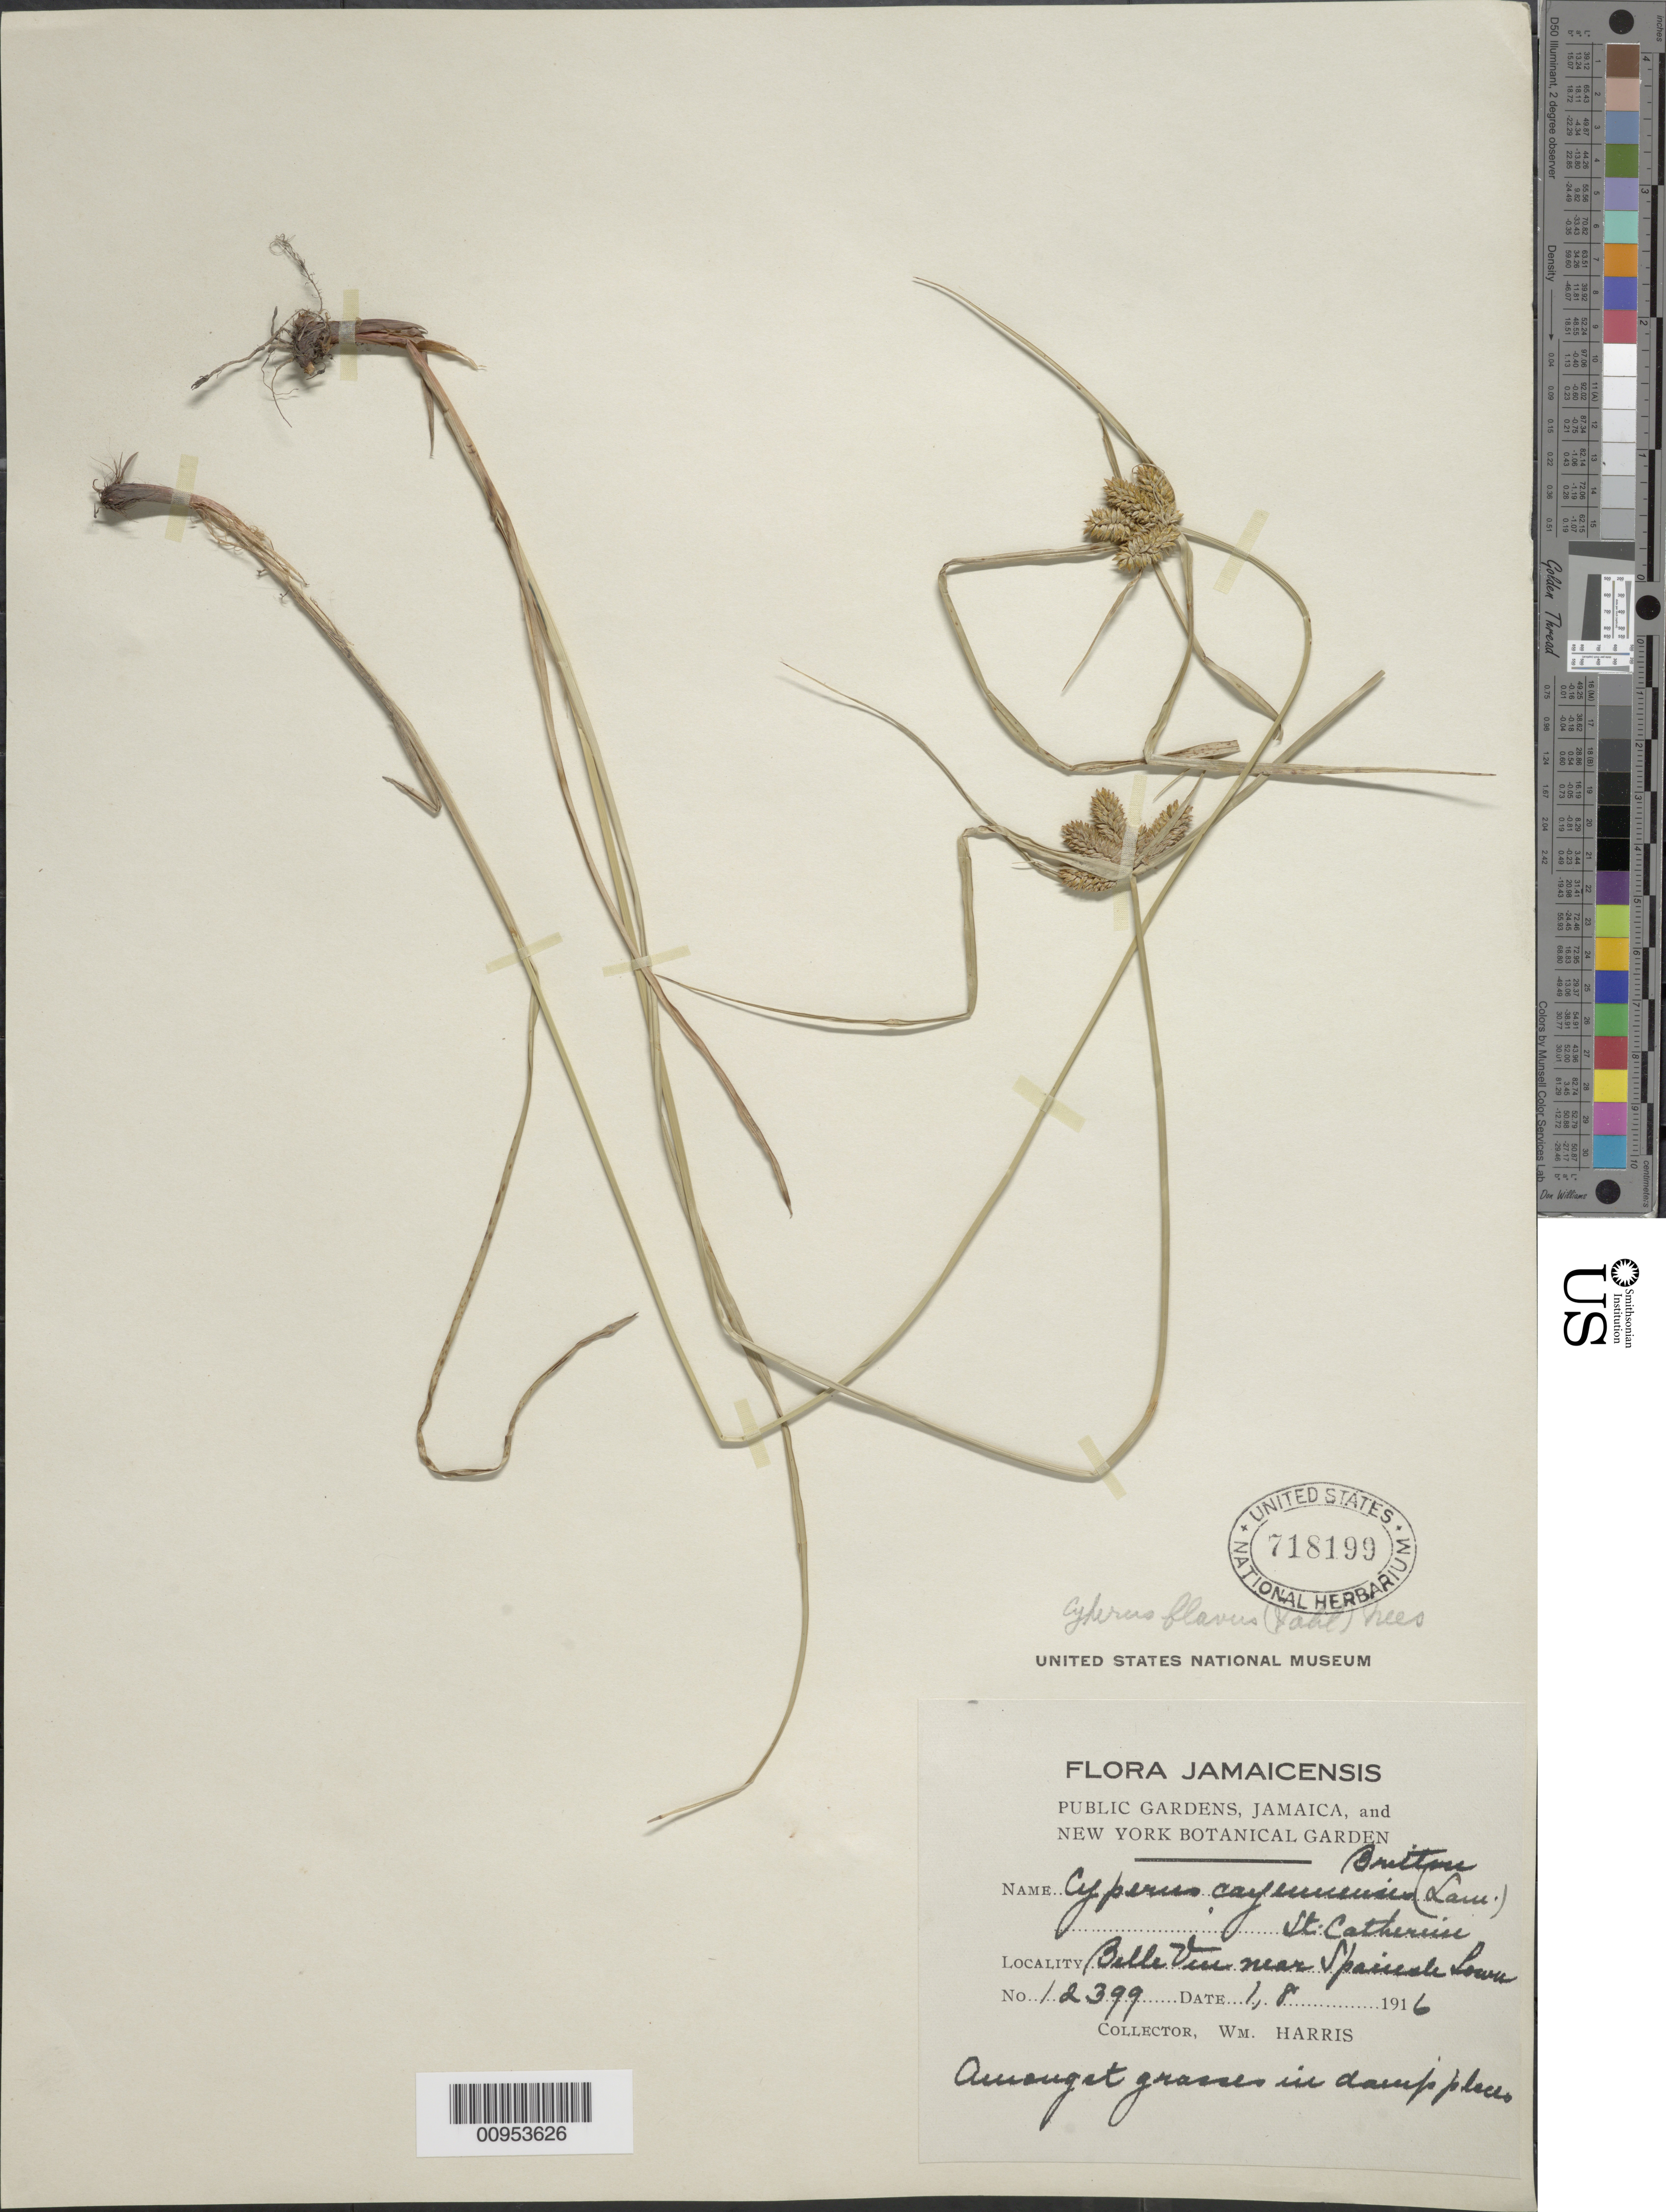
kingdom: Plantae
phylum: Tracheophyta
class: Liliopsida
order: Poales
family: Cyperaceae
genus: Cyperus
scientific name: Cyperus aggregatus var. aggregatus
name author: (Willd.) Endl.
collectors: W. H. Harris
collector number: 12399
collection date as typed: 01 Aug 1916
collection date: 1916-08-01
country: Jamaica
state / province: Saint Catherine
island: Jamaica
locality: Belle View, near Spanish Town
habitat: Amongst grasses in damp places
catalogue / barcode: US 718199